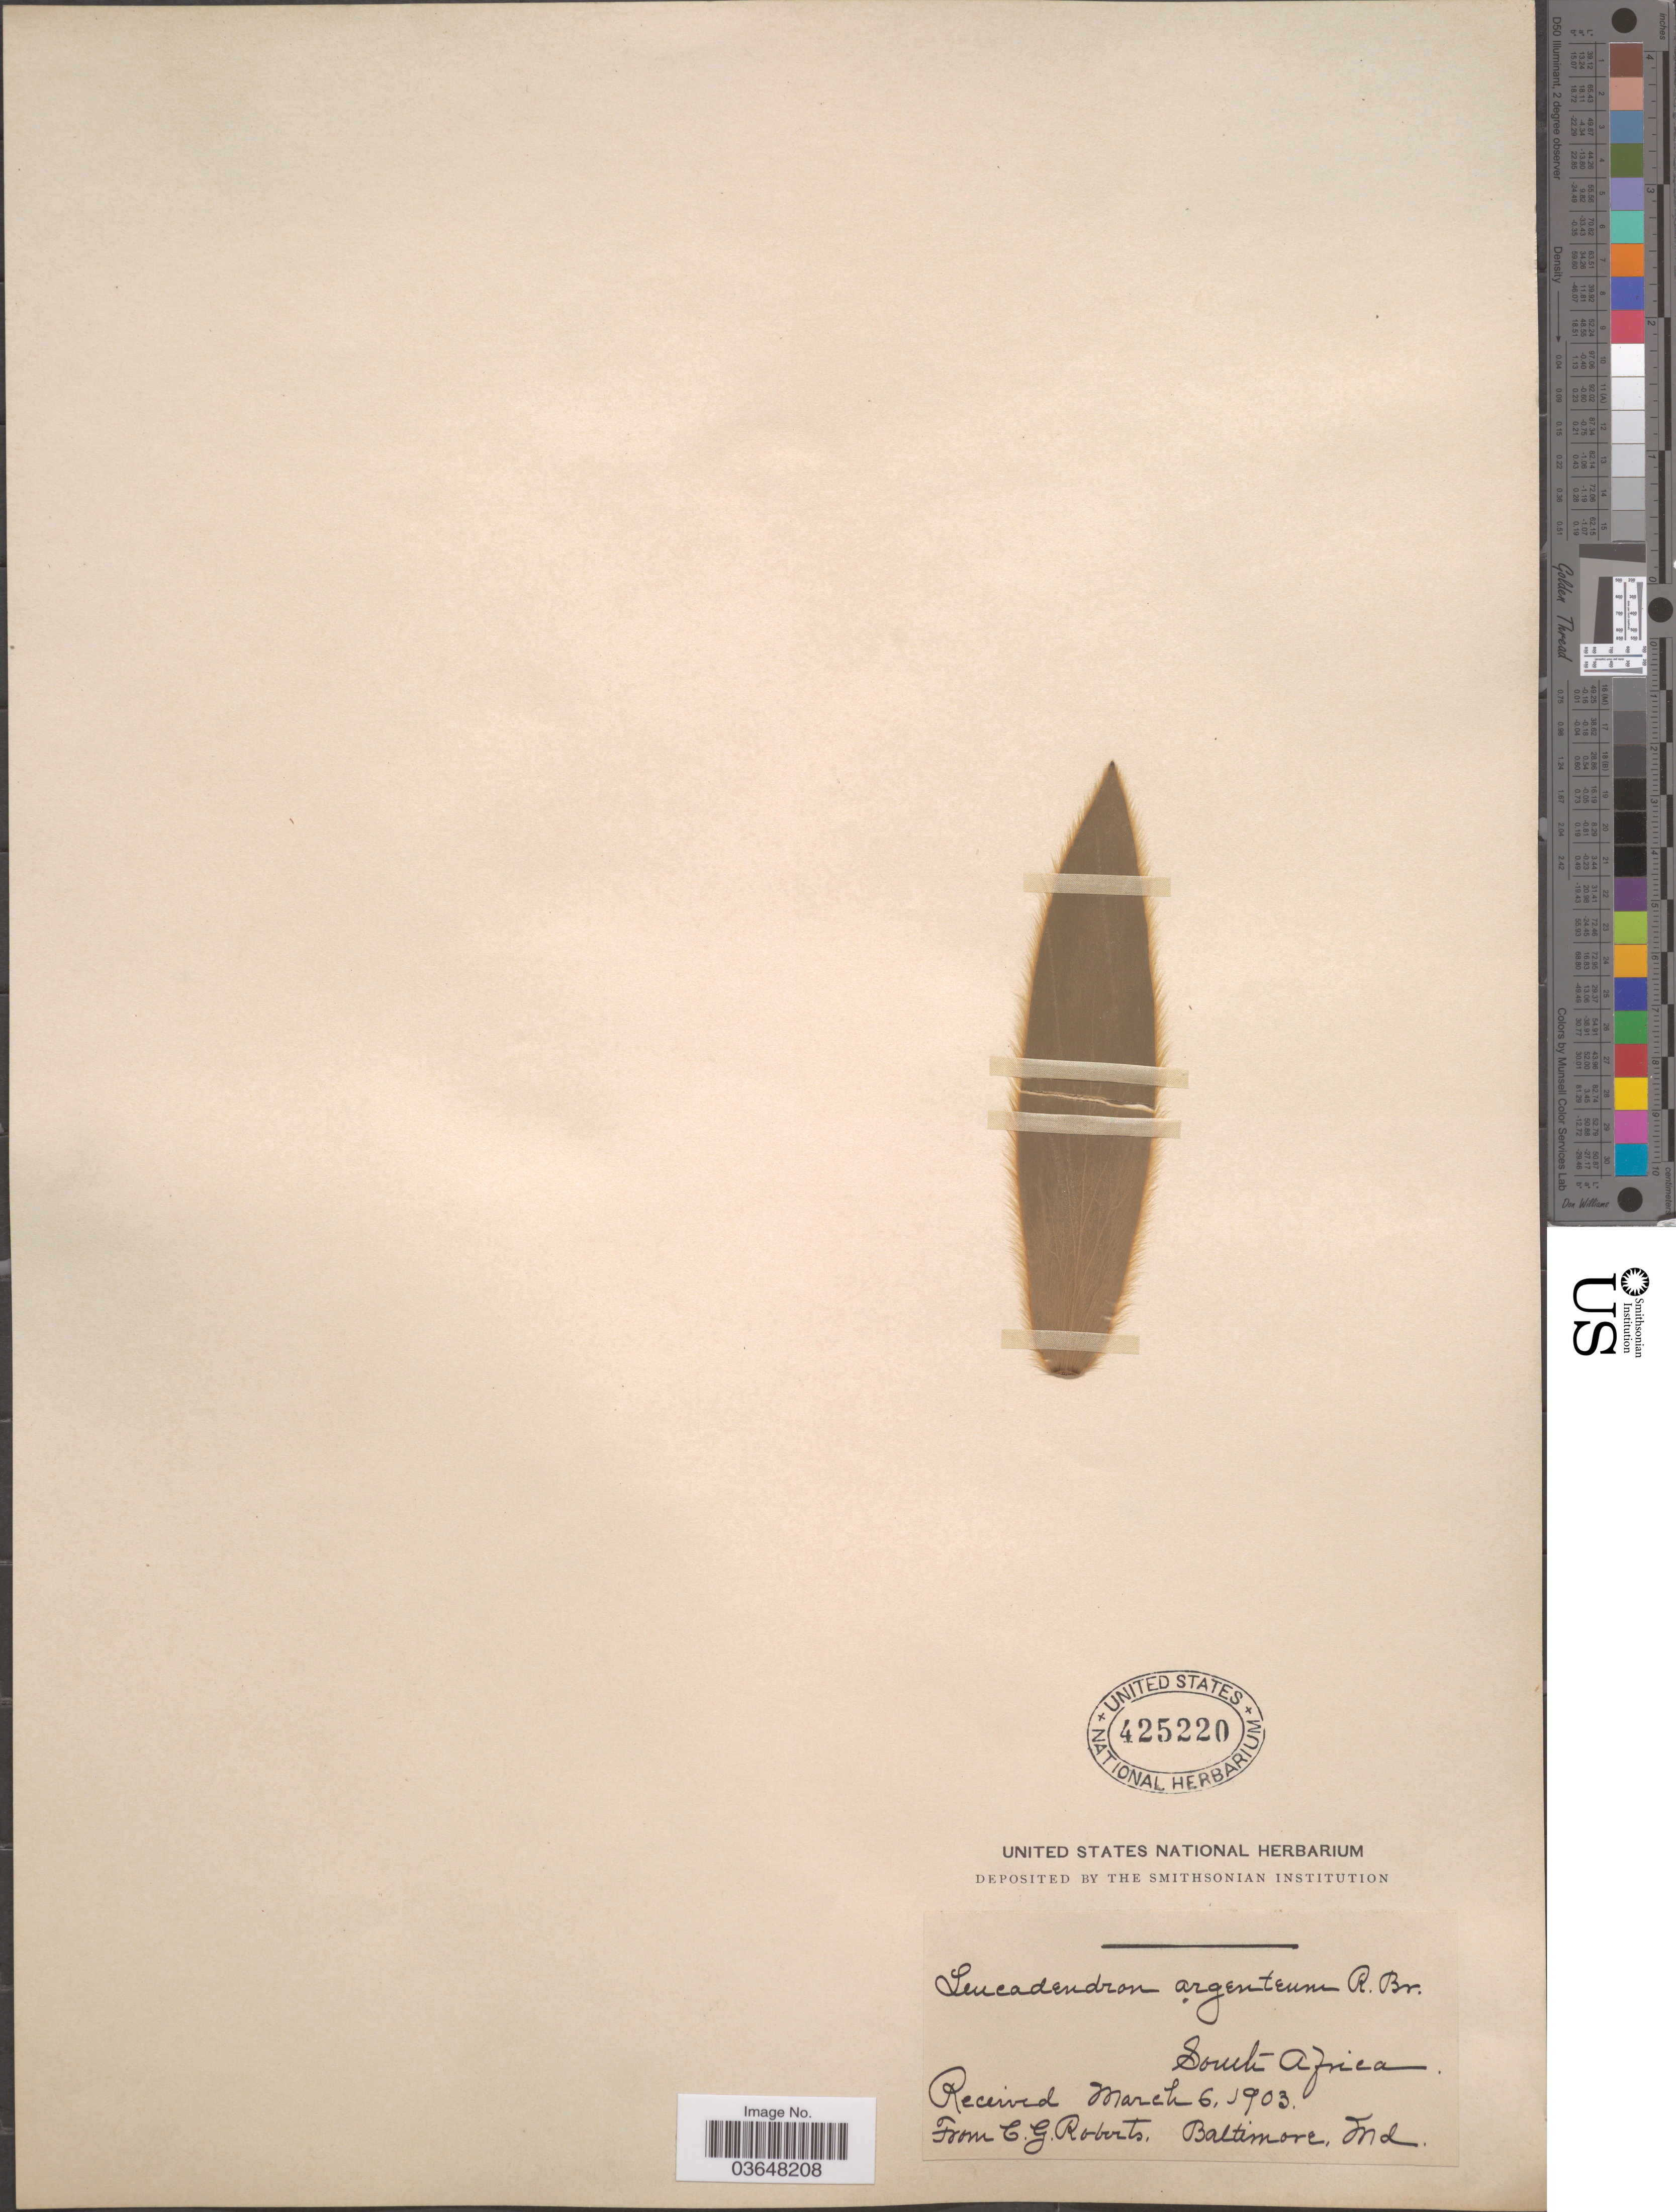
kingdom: Plantae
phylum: Tracheophyta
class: Magnoliopsida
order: Proteales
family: Proteaceae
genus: Leucadendron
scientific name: Leucadendron argenteum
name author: R. Br.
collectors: C. Roberts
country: South Africa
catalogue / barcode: US 425220